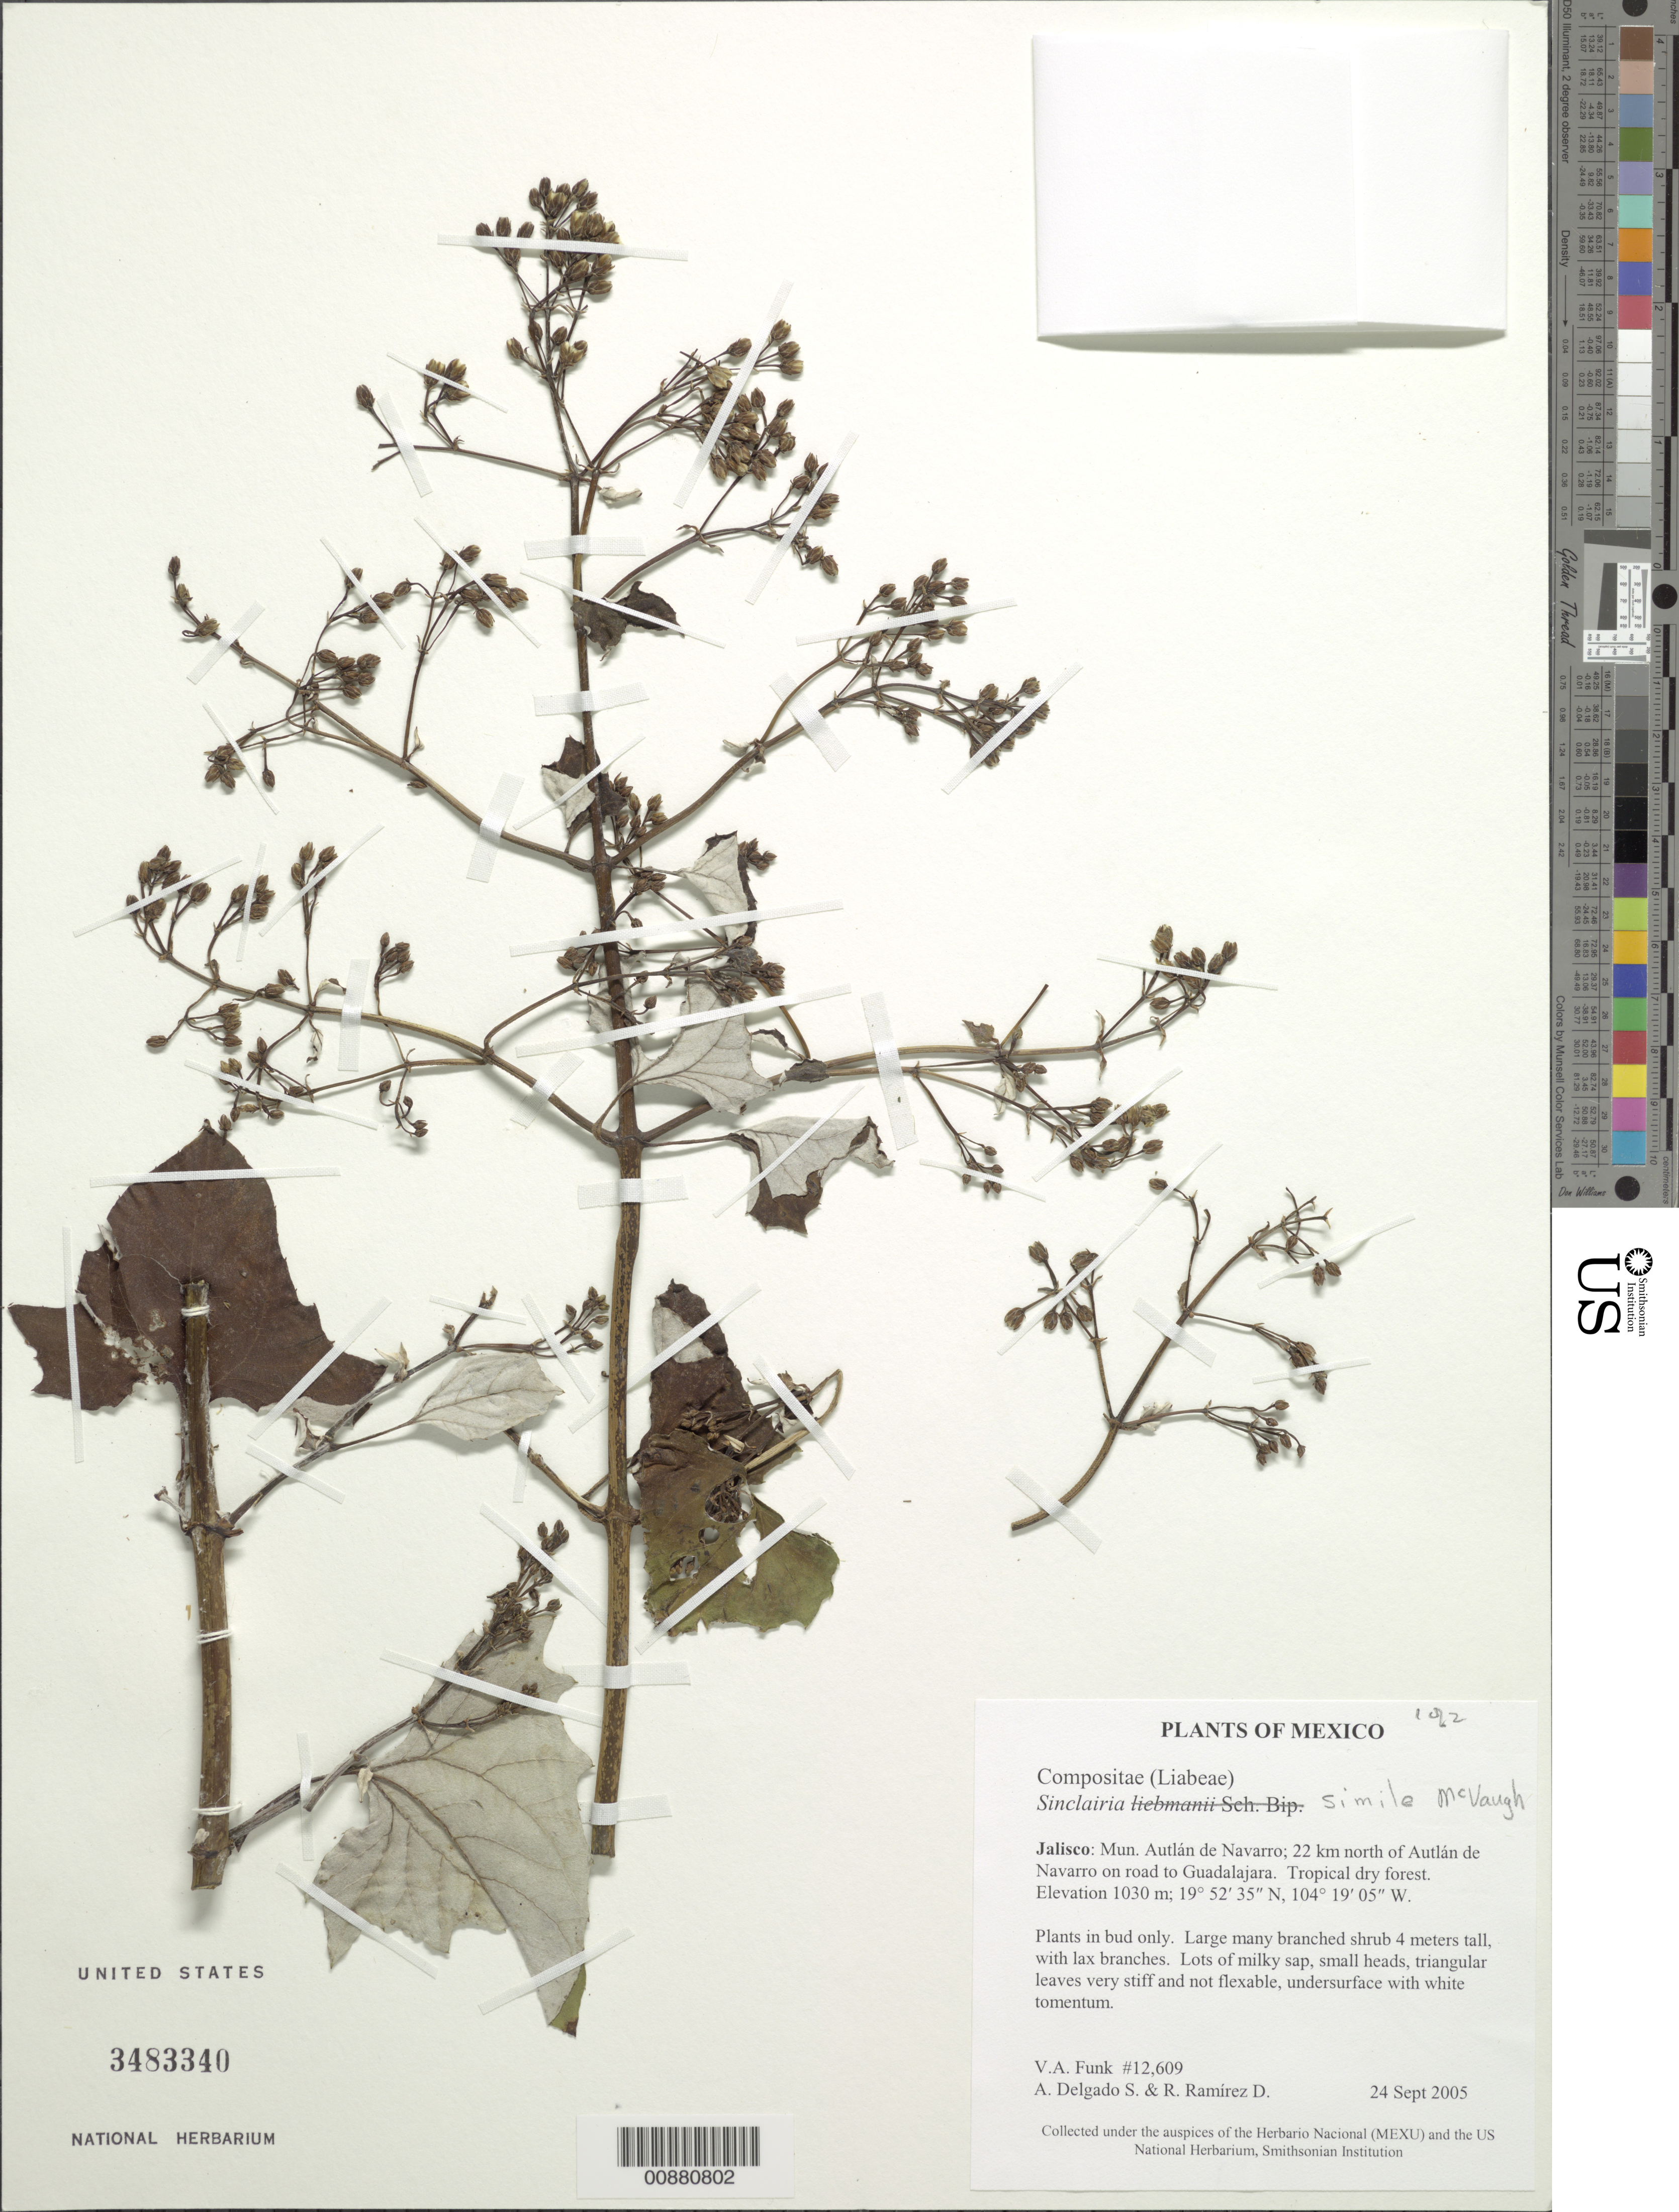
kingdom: Plantae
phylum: Tracheophyta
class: Magnoliopsida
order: Asterales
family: Asteraceae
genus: Sinclairia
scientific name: Sinclairia similis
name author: (McVaugh) H. Rob. & Brettell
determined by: Funk, Vicki A., (BOT), Smithsonian Institution - National Museum of Natural History (UNITED STATES)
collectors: V. Funk, A. Delgado S. & R. Ramirez D.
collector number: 12609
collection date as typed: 24 September 2005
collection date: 2005-09-24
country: Mexico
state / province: Jalisco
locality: Mun. Autlán de Navarro; 22 km N of Autlán de Navarro on road to Guadalajara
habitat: Tropical dry forest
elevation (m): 1030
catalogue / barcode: US 3483340